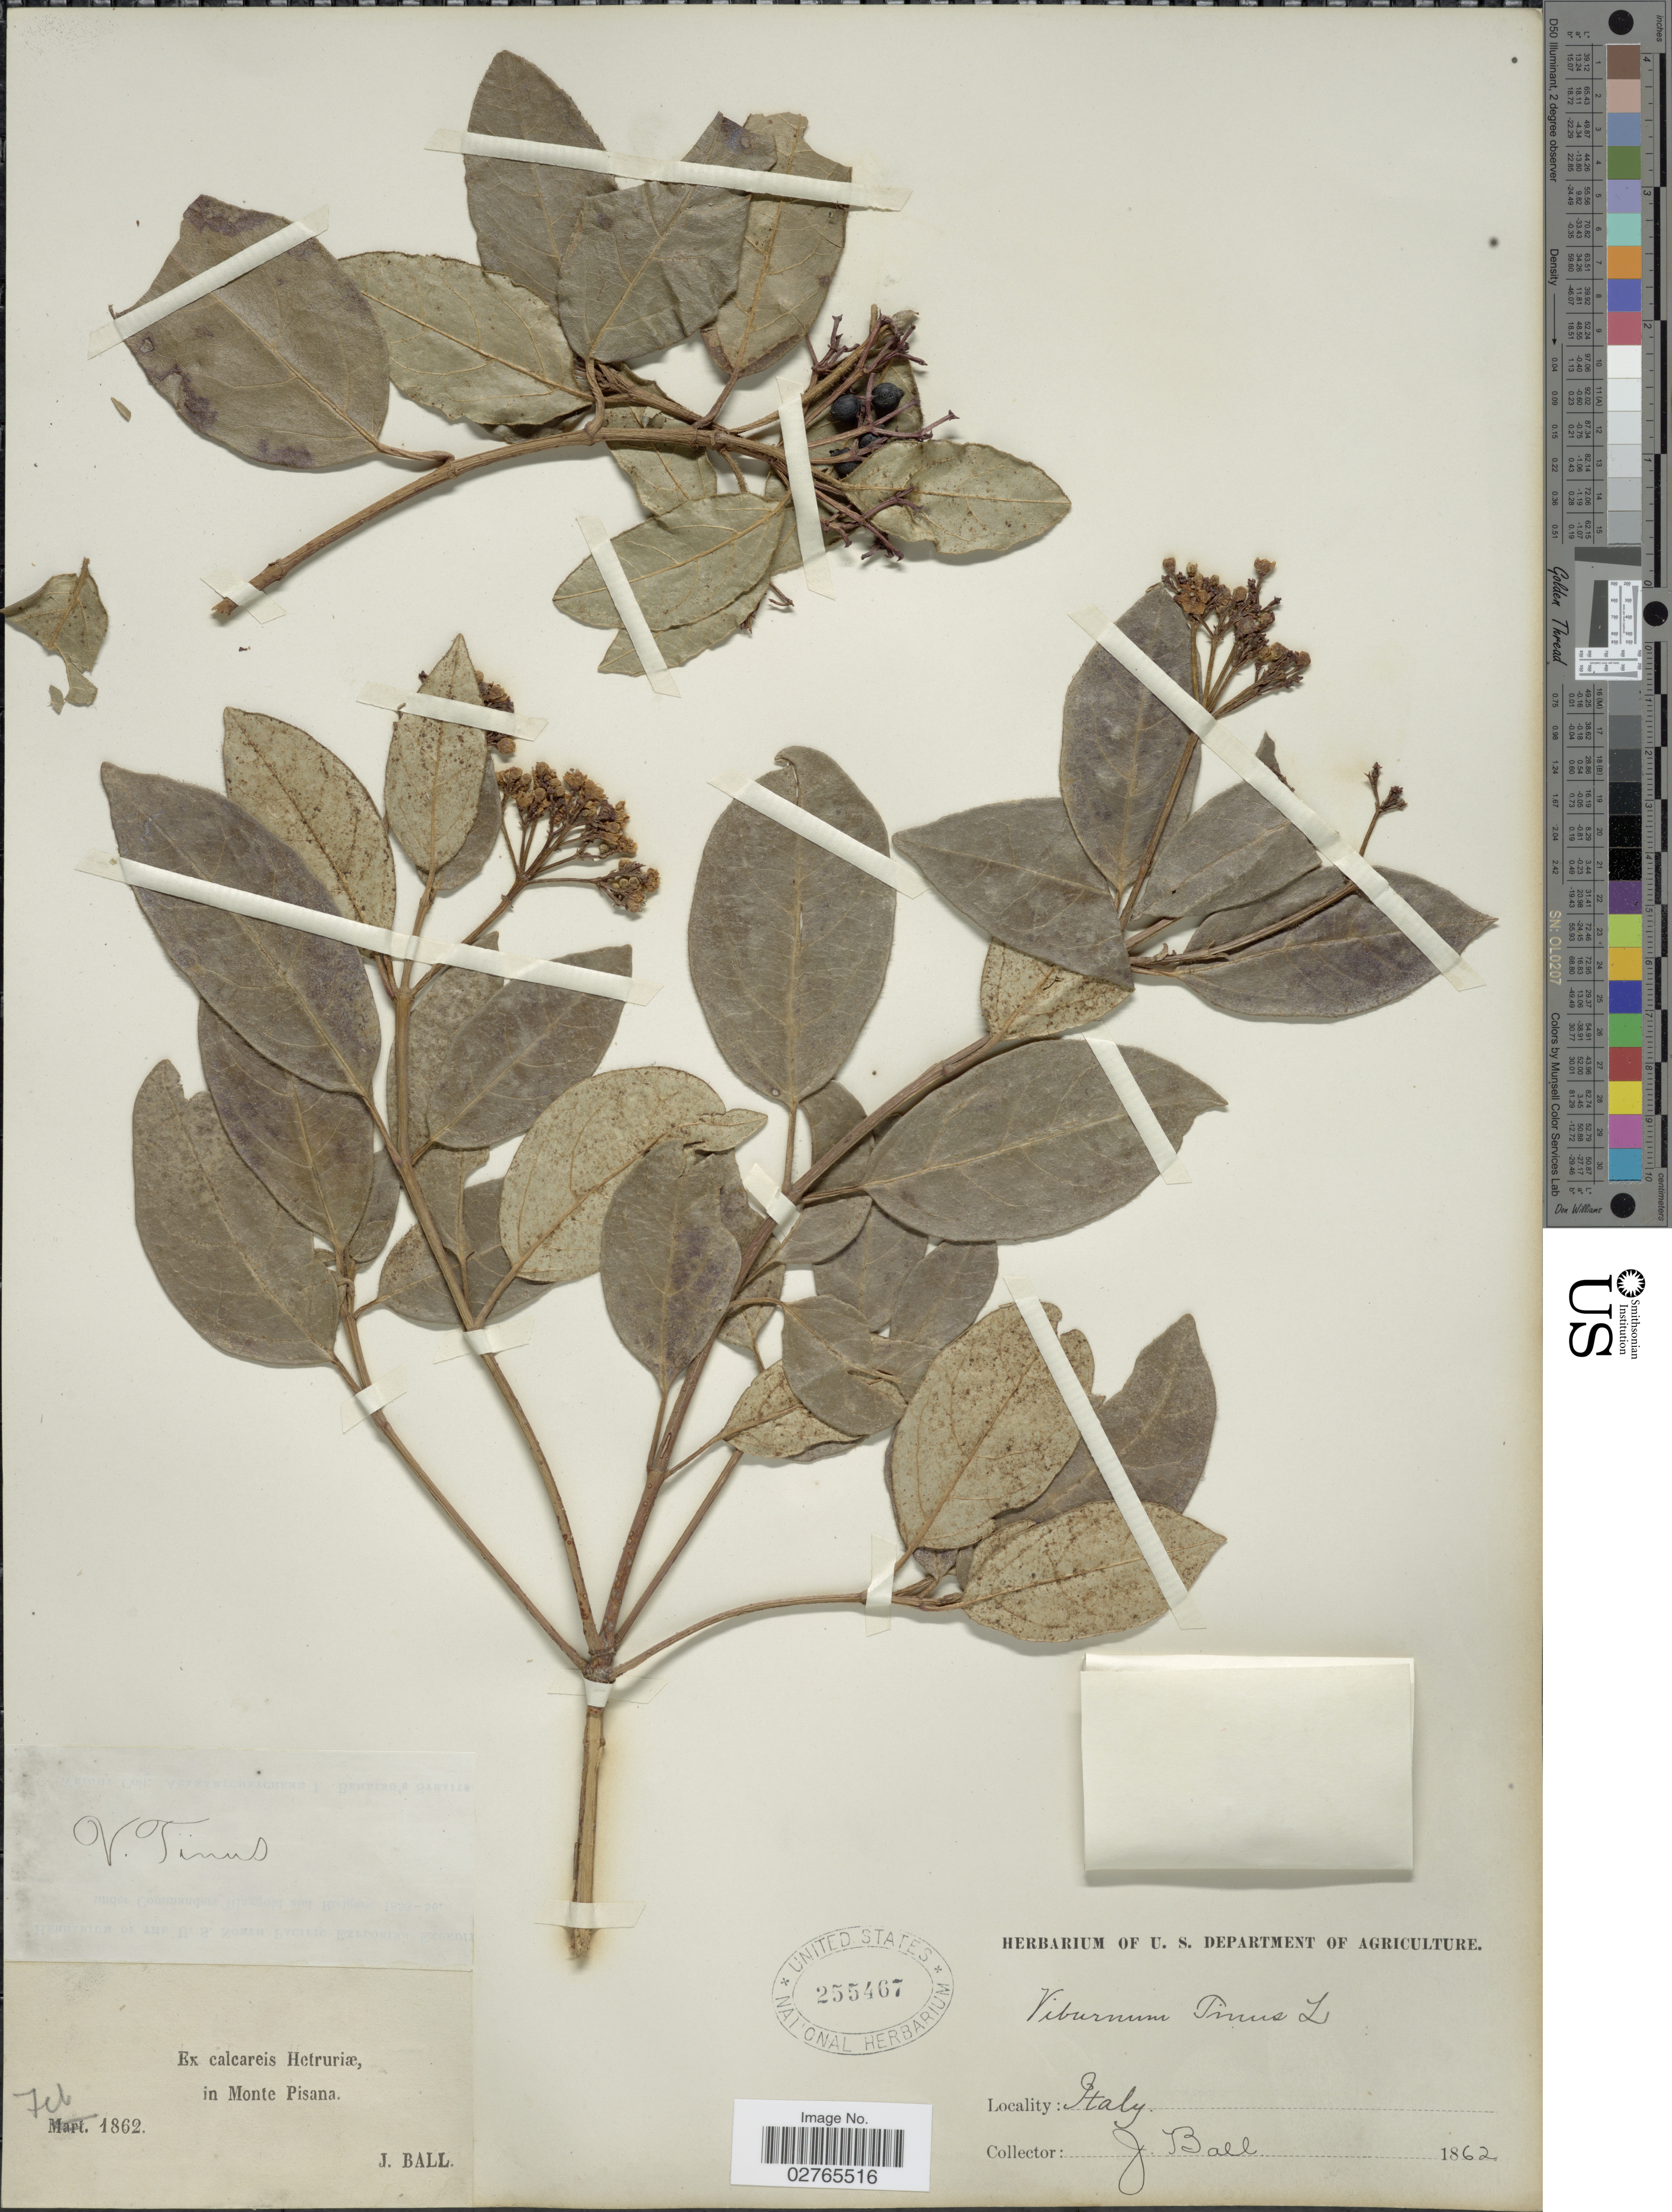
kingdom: Plantae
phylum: Tracheophyta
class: Magnoliopsida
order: Dipsacales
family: Viburnaceae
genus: Viburnum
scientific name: Viburnum tinus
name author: L.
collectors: J. Ball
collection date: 1862-02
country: Italy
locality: Calcareis Hetruriæ, in Monte Pisana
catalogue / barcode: US 255467